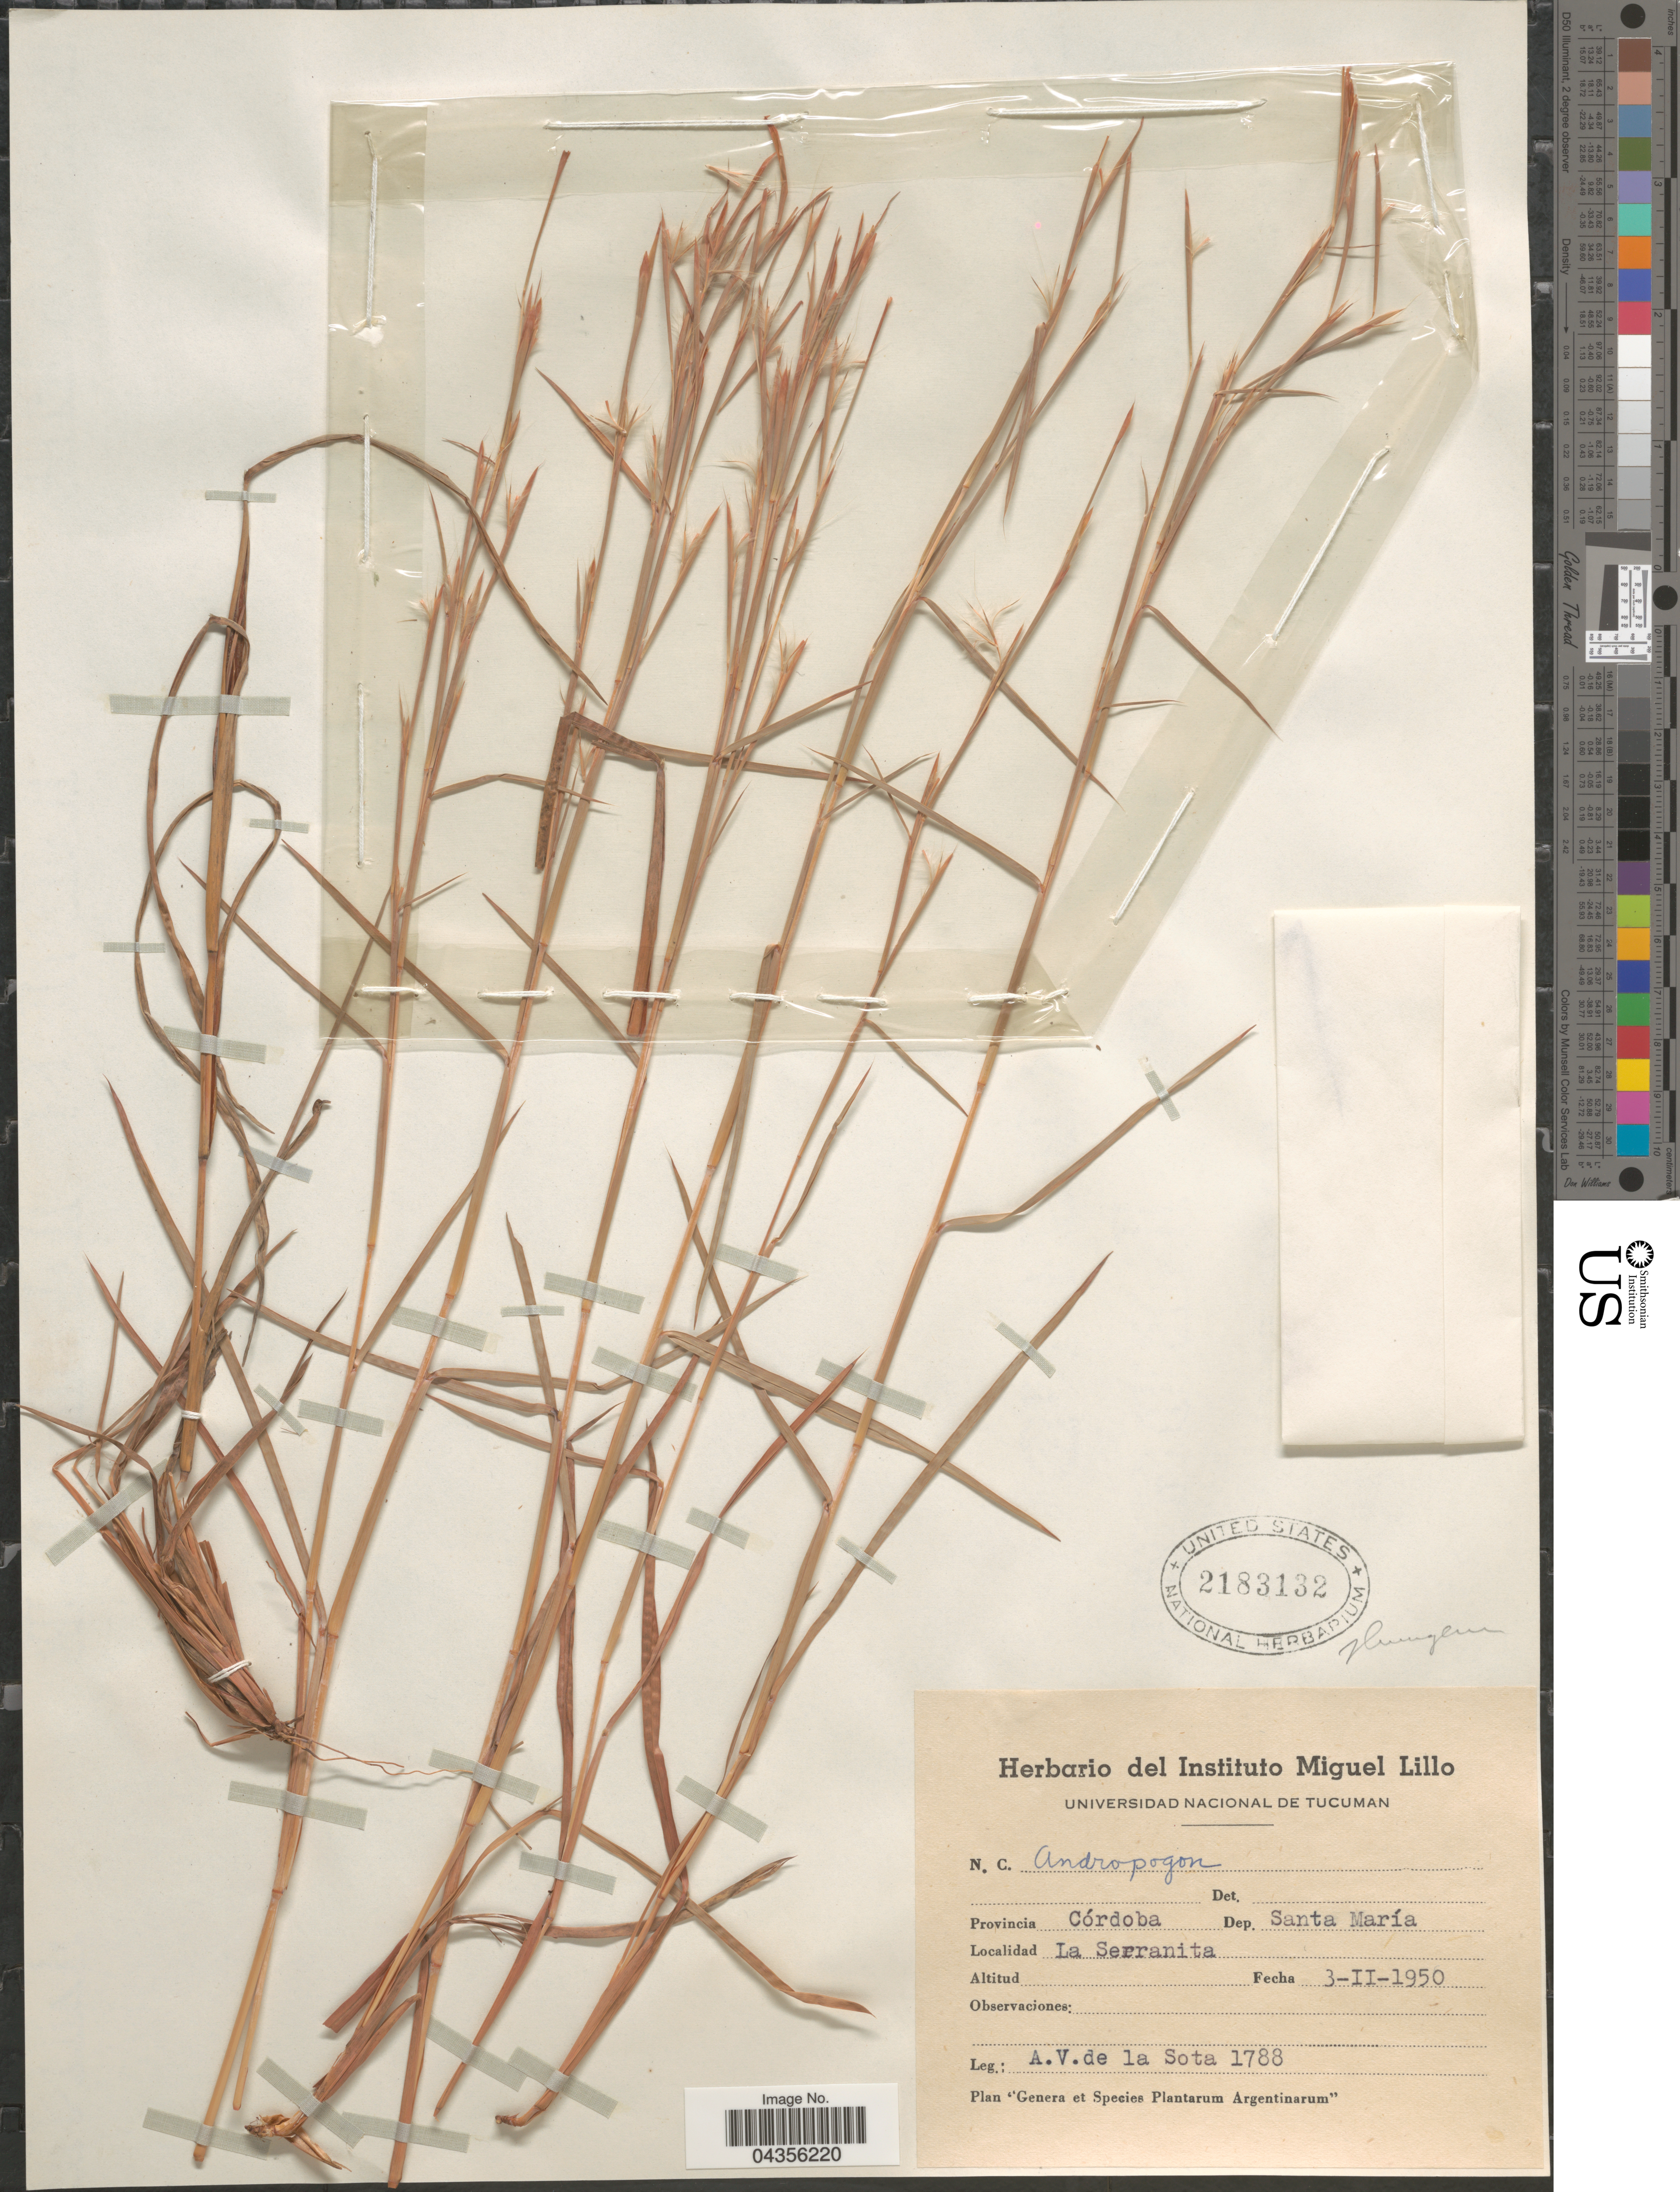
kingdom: Plantae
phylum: Tracheophyta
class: Liliopsida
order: Poales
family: Poaceae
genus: Schizachyrium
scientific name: Schizachyrium condensatum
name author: (Kunth) Nees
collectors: A. De la sota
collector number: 1788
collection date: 1950-02-03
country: Argentina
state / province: Cordoba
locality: Dep. Santa María. La Serranita.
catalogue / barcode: US 2183132